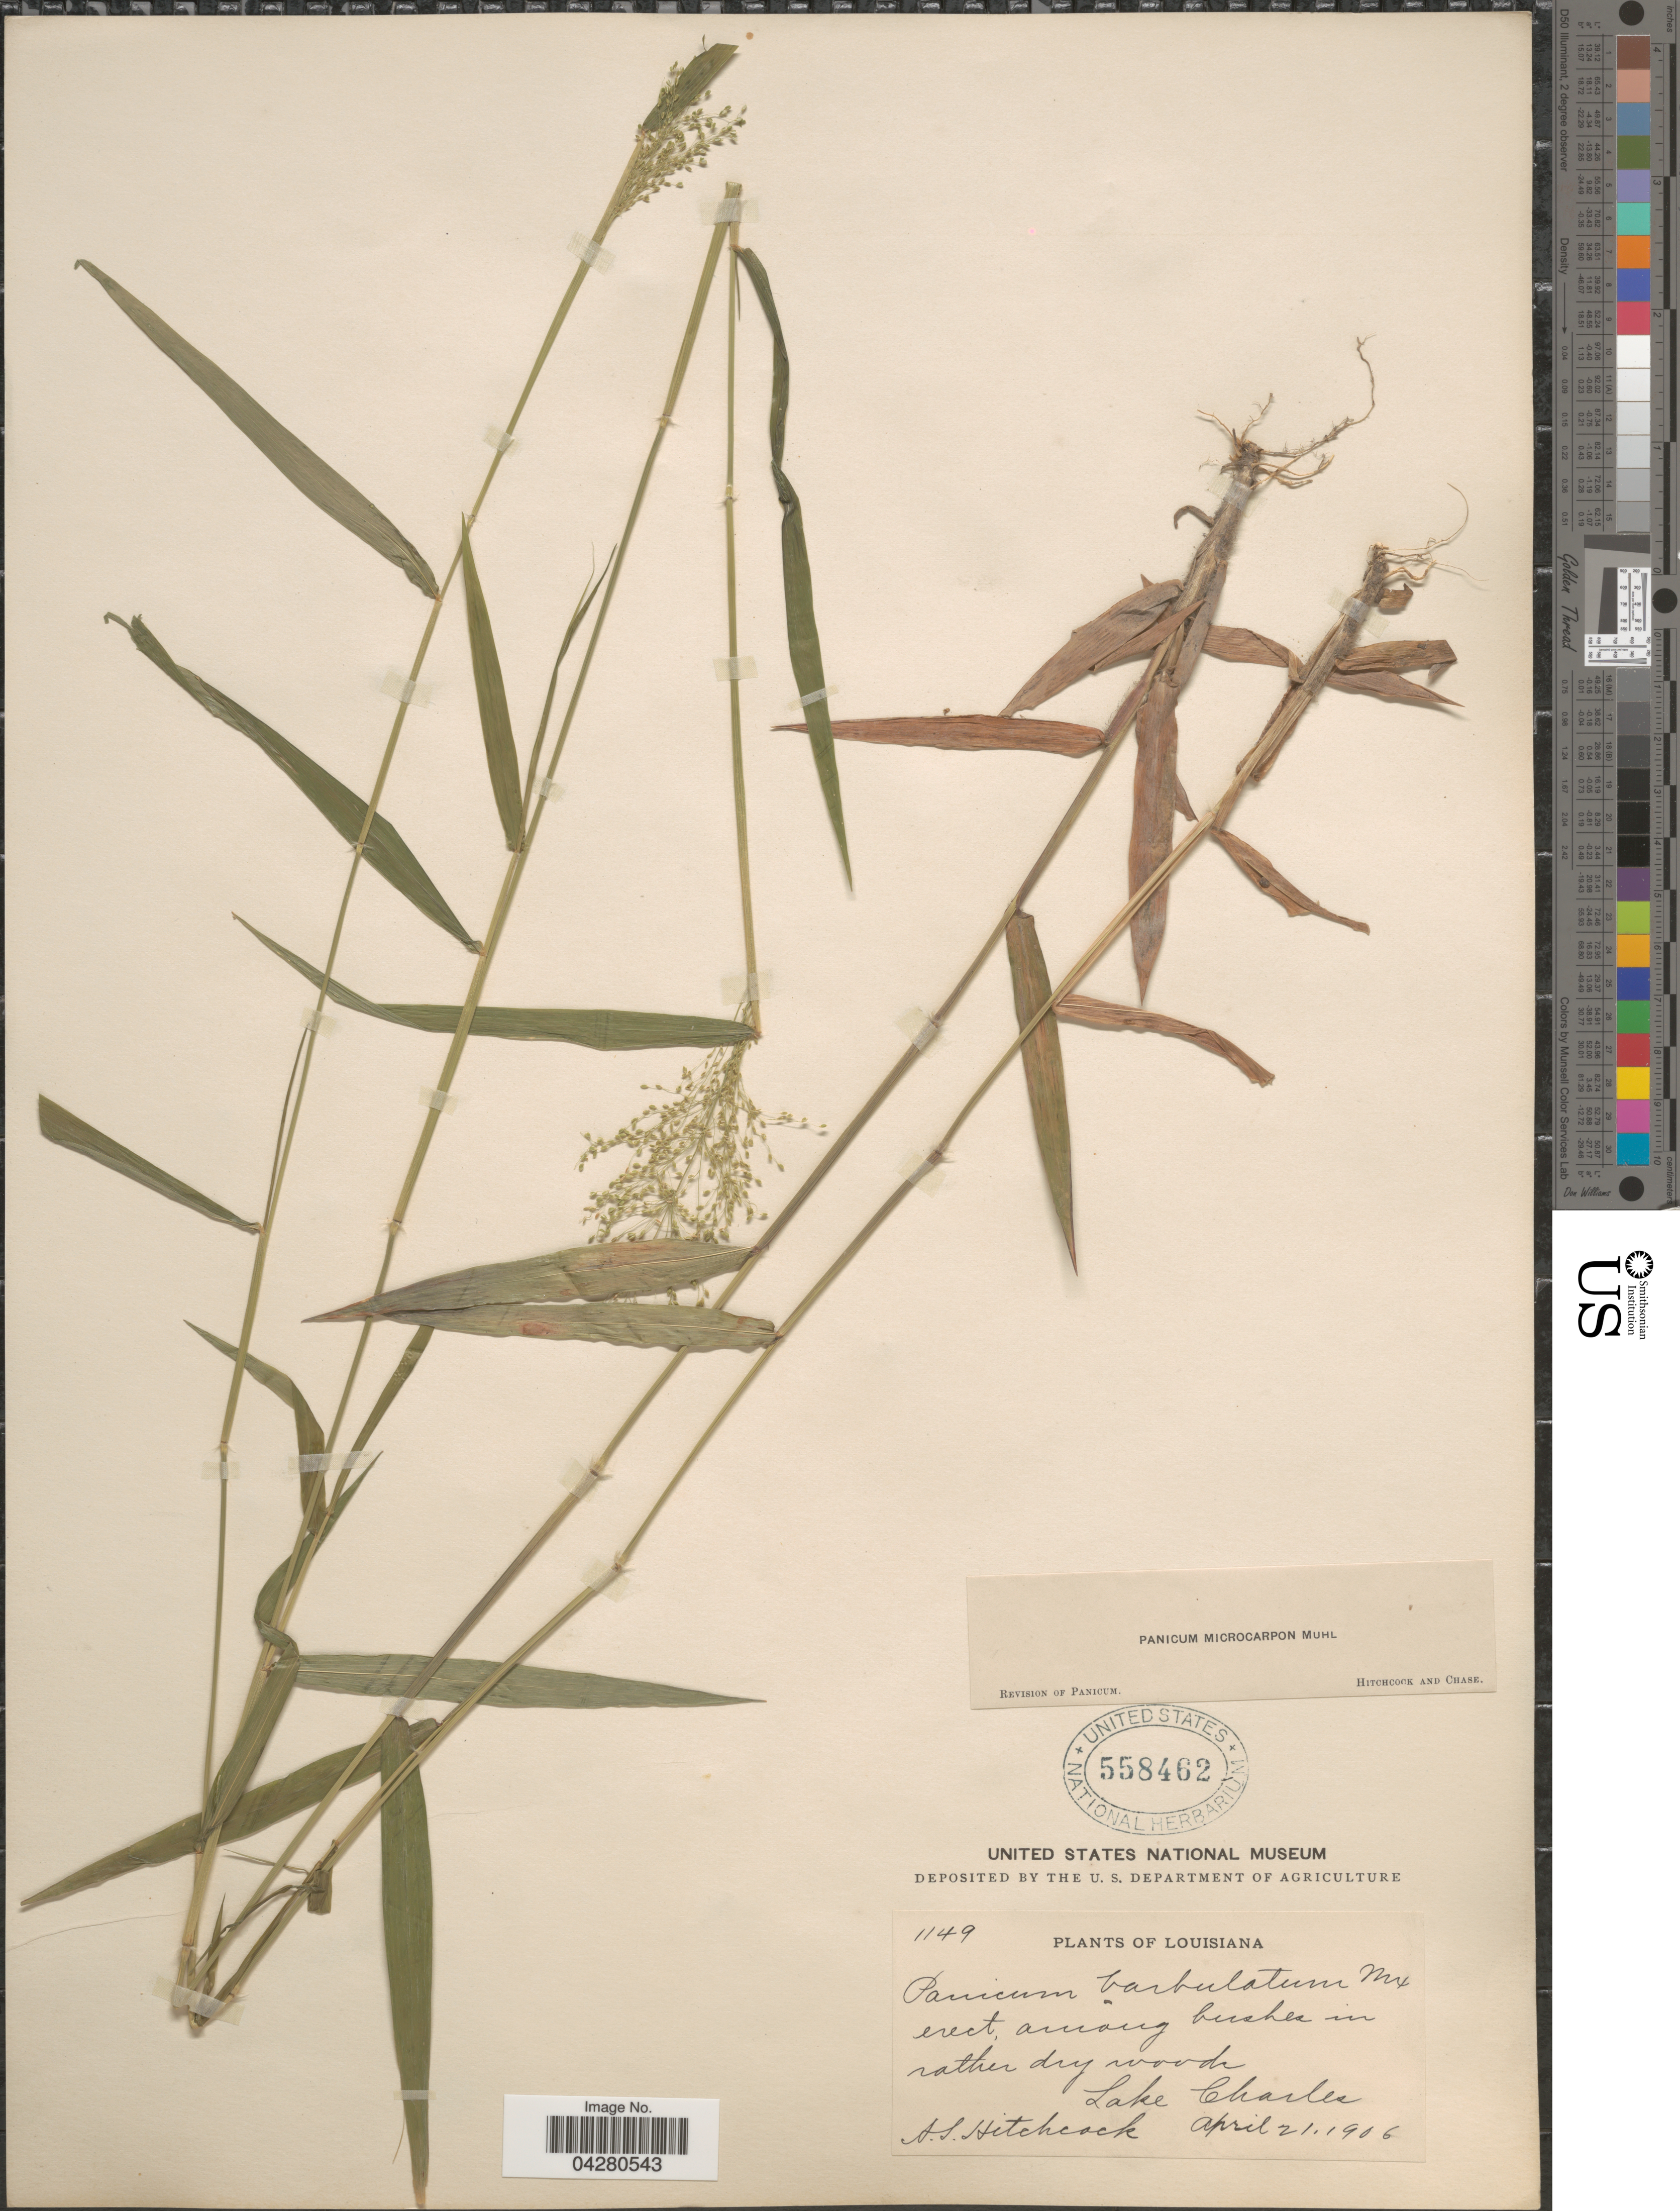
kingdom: Plantae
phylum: Tracheophyta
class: Liliopsida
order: Poales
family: Poaceae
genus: Dichanthelium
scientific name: Dichanthelium dichotomum var. dichotomum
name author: (L.) Gould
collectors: A. S. Hitchcock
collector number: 1149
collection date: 1906-04-21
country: United States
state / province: Louisiana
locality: Erect, among bushes in rather dry woods. Lake Charles.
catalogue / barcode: US 558462